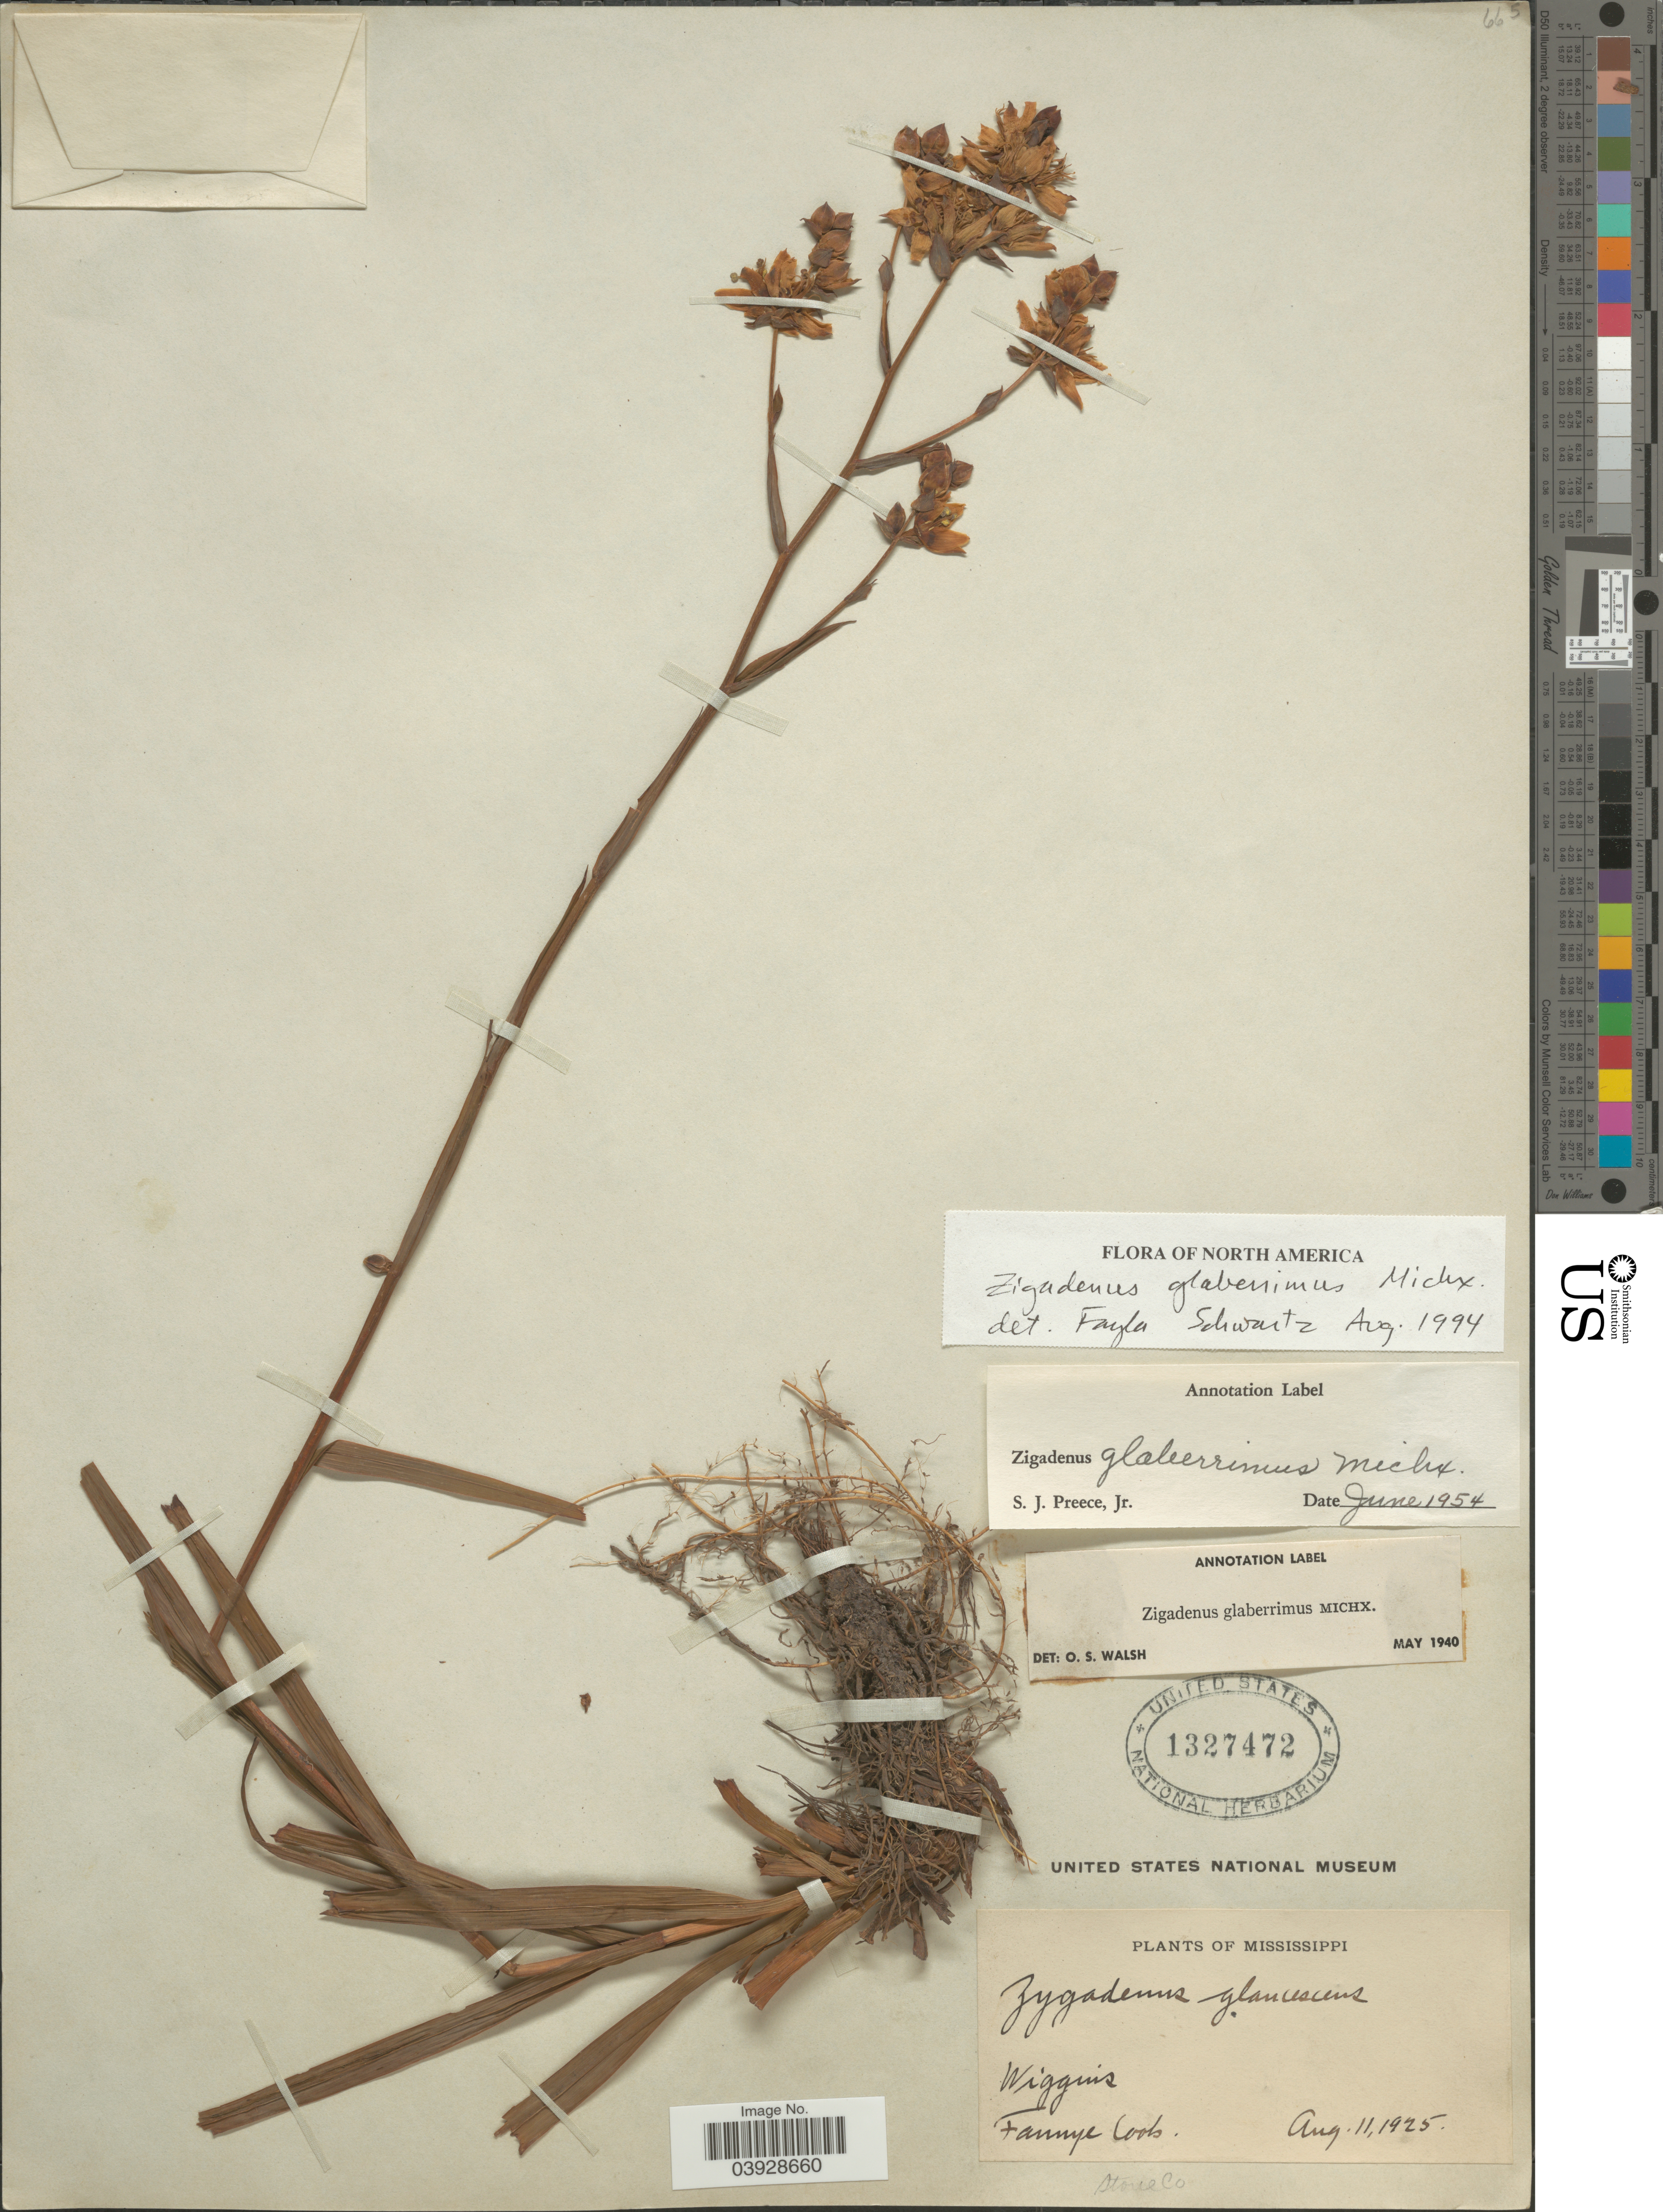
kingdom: Plantae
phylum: Tracheophyta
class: Liliopsida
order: Liliales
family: Melanthiaceae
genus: Zigadenus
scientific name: Zigadenus glaberrimus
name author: Michx.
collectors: F. A. Cook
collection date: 1925-08-11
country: United States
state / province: Mississippi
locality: Wiggins. Stone Co.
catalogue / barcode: US 1327472